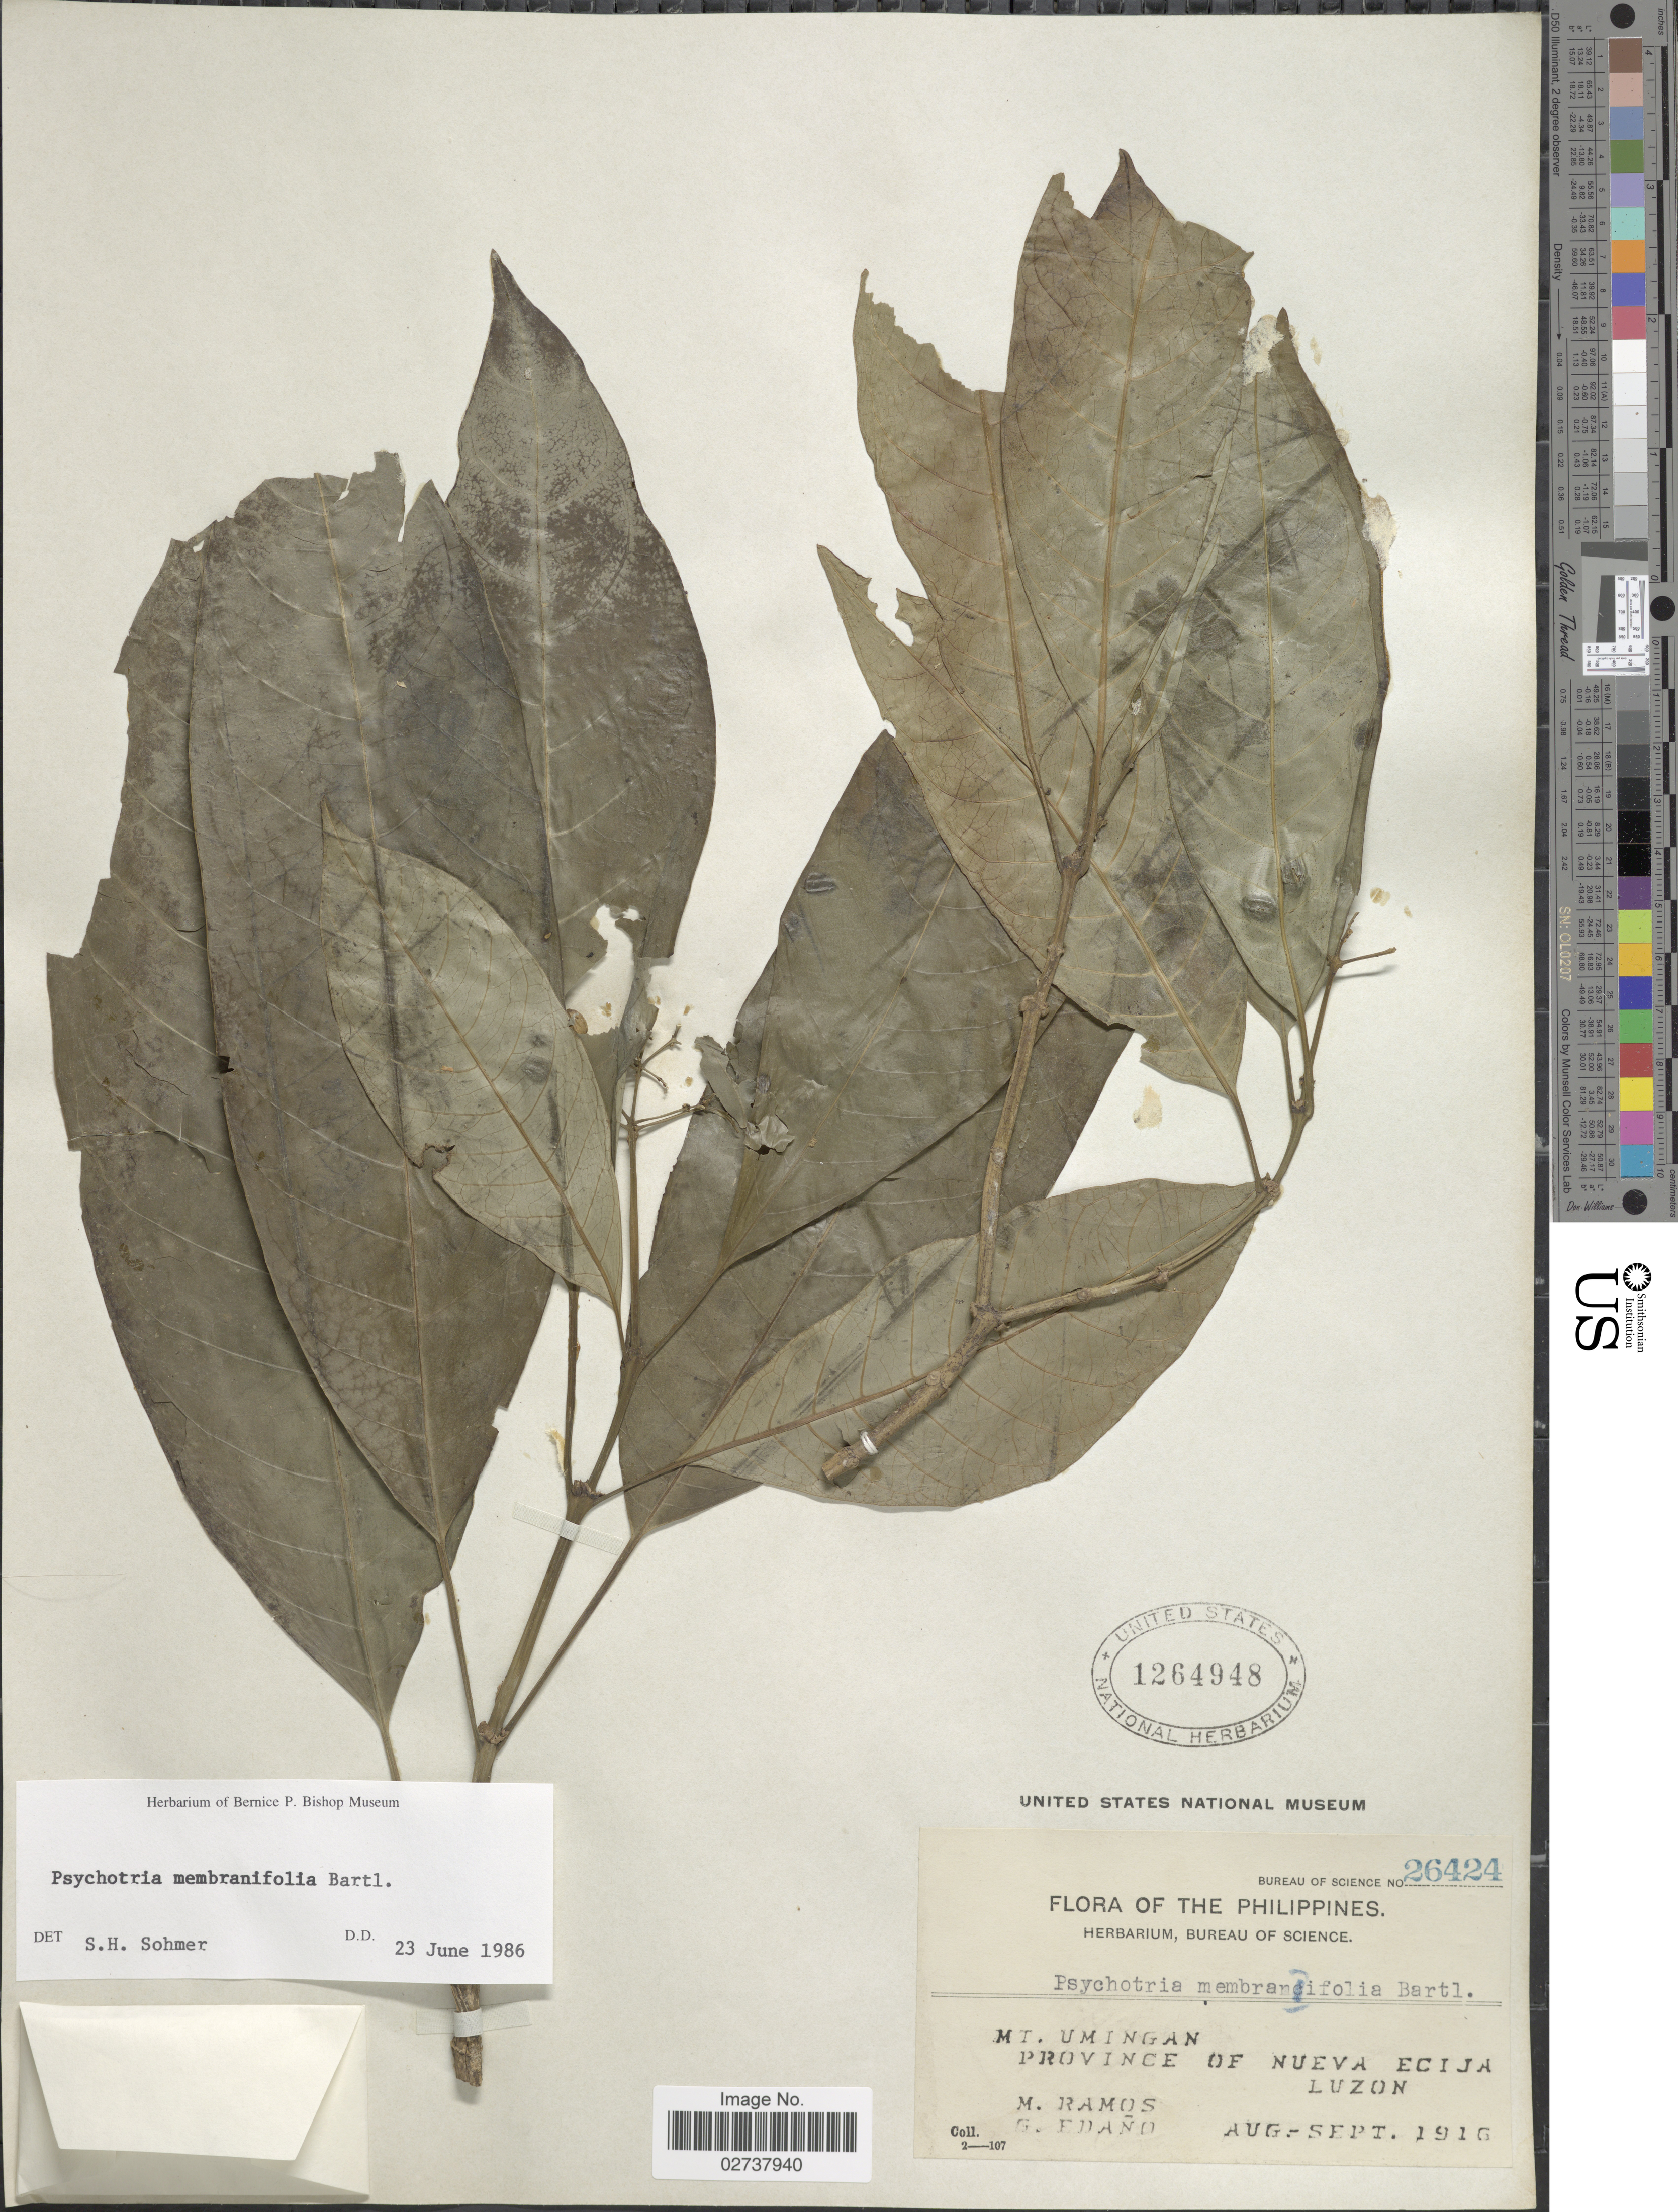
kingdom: Plantae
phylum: Tracheophyta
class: Magnoliopsida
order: Gentianales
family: Rubiaceae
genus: Psychotria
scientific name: Psychotria membranifolia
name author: Bartl. ex A. DC.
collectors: M. Ramos & G. Edaño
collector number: Bureau of Science 26424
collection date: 1916-08/1916-09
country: Philippines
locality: Mt, Umingan, Province of Nueva Ecija, Luzon.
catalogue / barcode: US 1264948